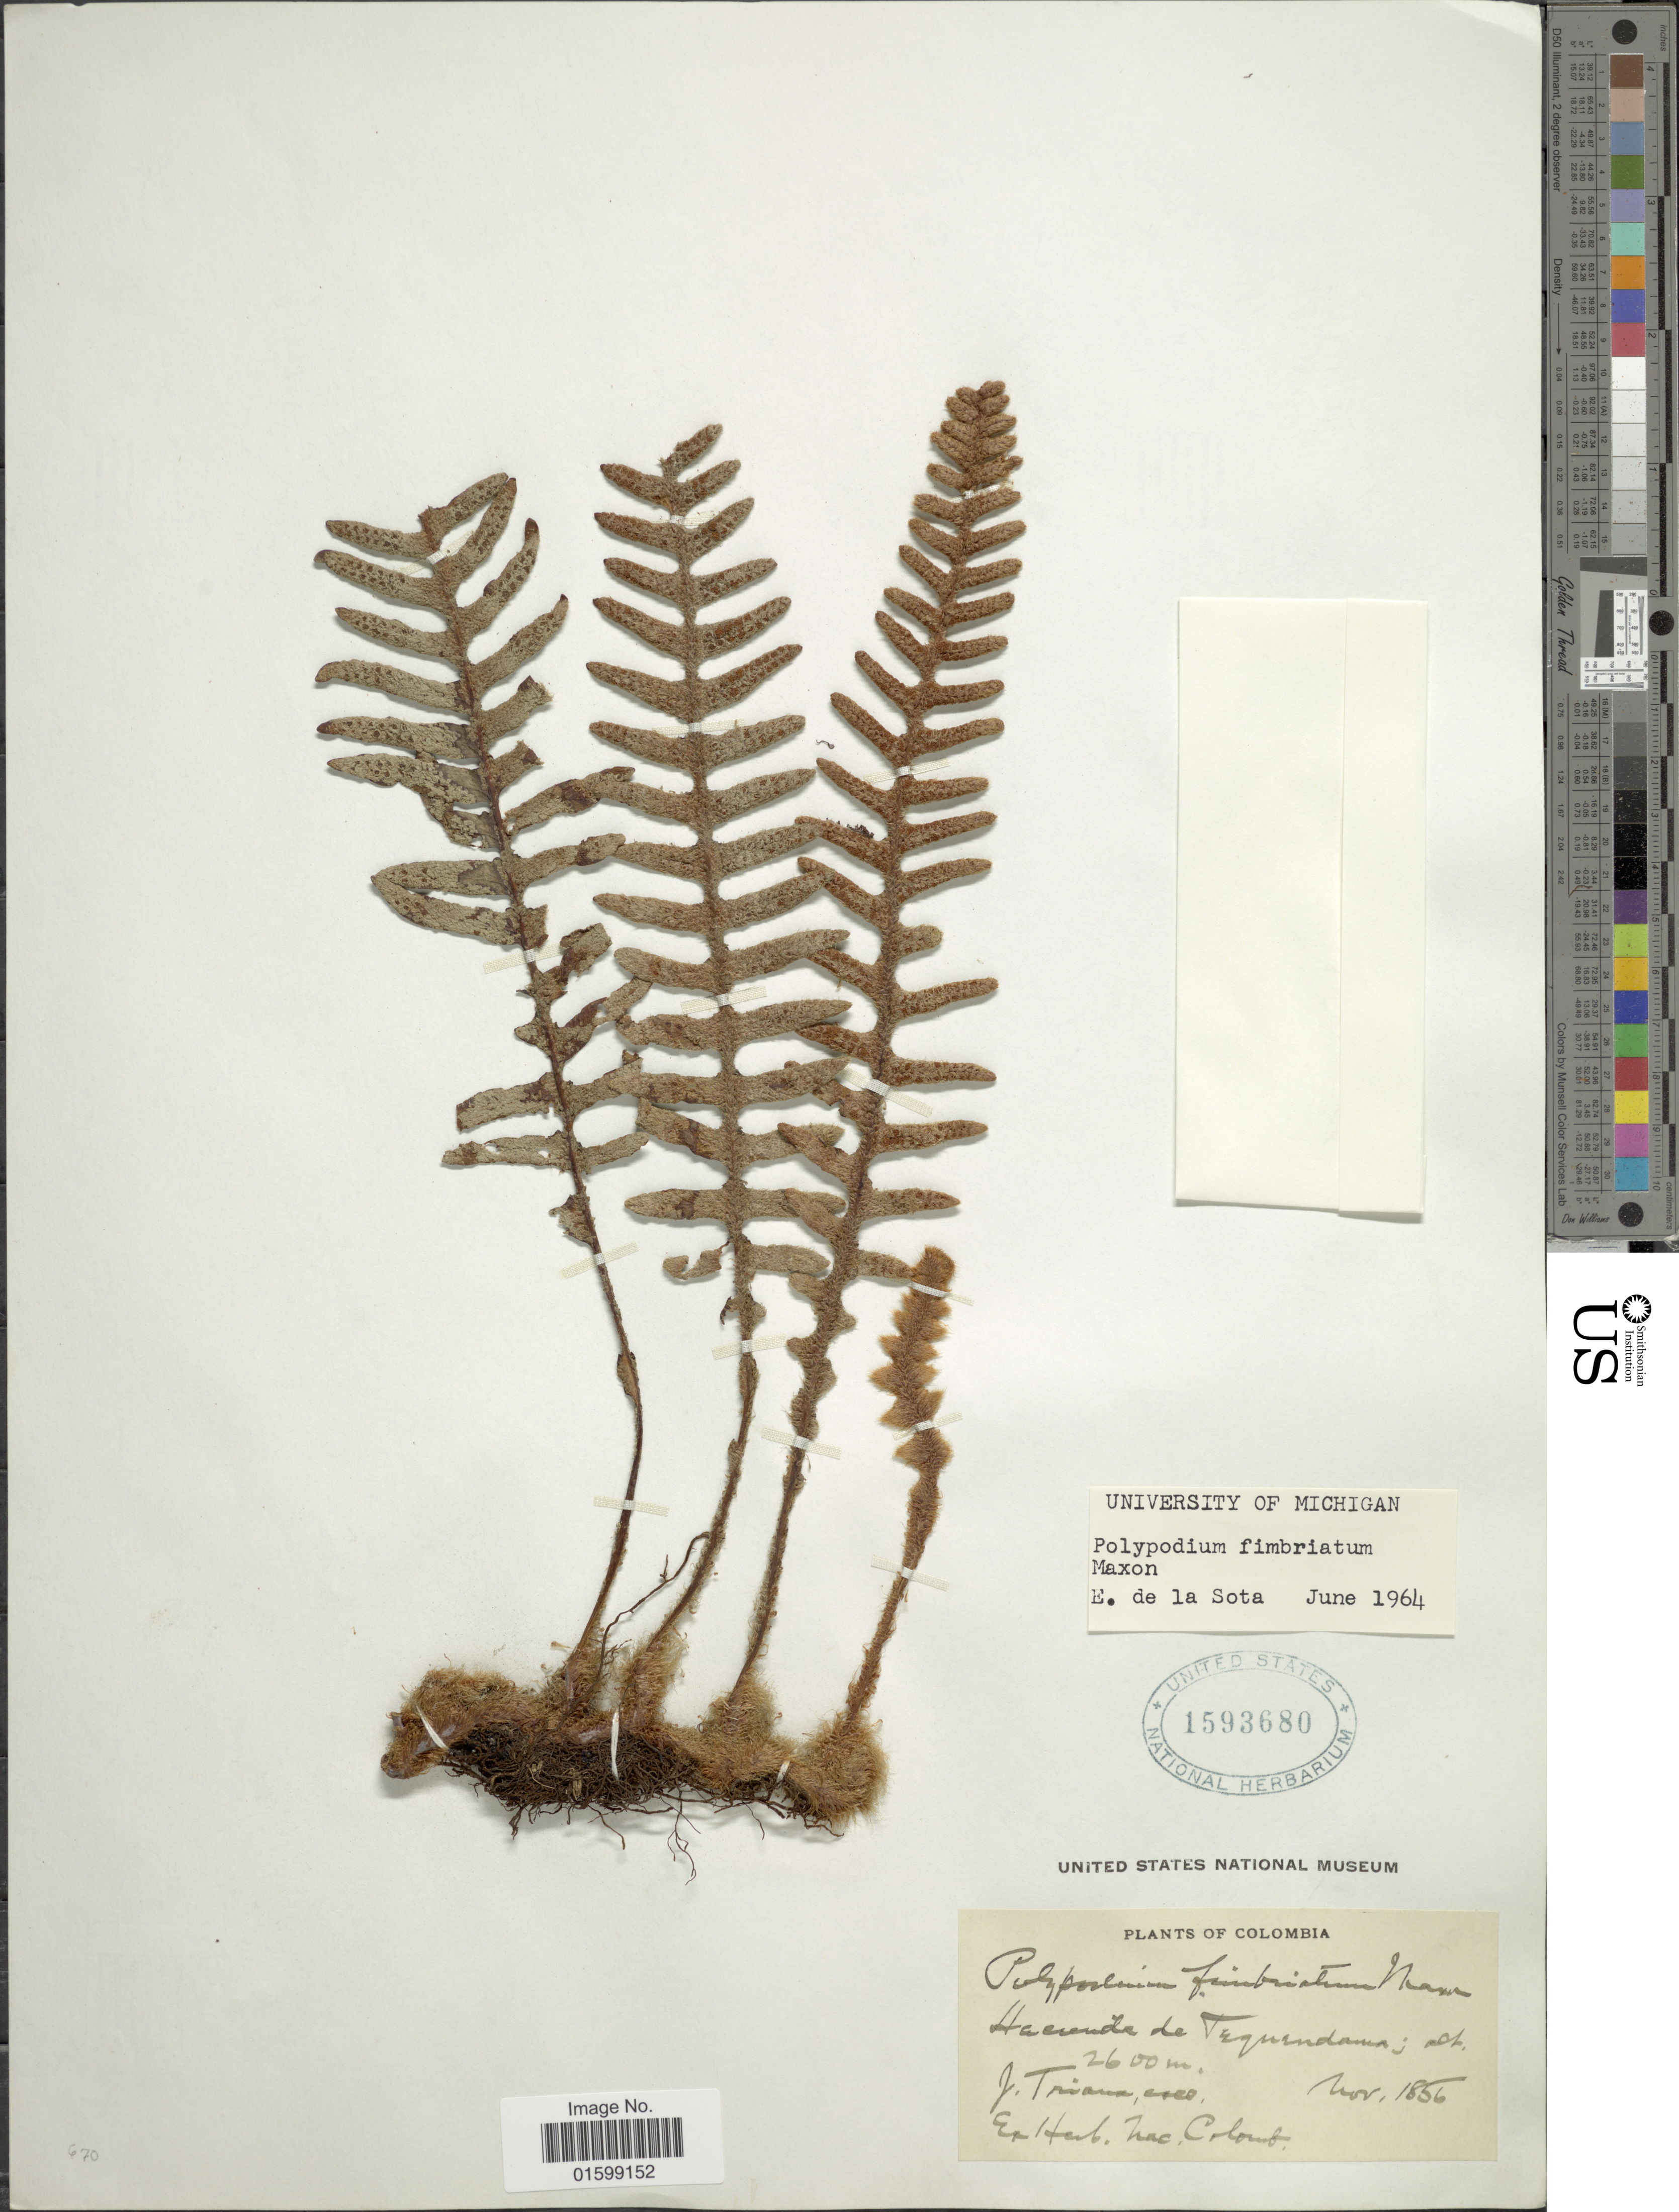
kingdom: Plantae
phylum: Tracheophyta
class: Polypodiopsida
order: Polypodiales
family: Polypodiaceae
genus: Pleopeltis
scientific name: Pleopeltis fimbriata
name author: (Maxon) A.R. Sm.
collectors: J. Triana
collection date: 1856-11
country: Colombia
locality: Hacienda de Tequendama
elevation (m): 2600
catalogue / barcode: US 1593680